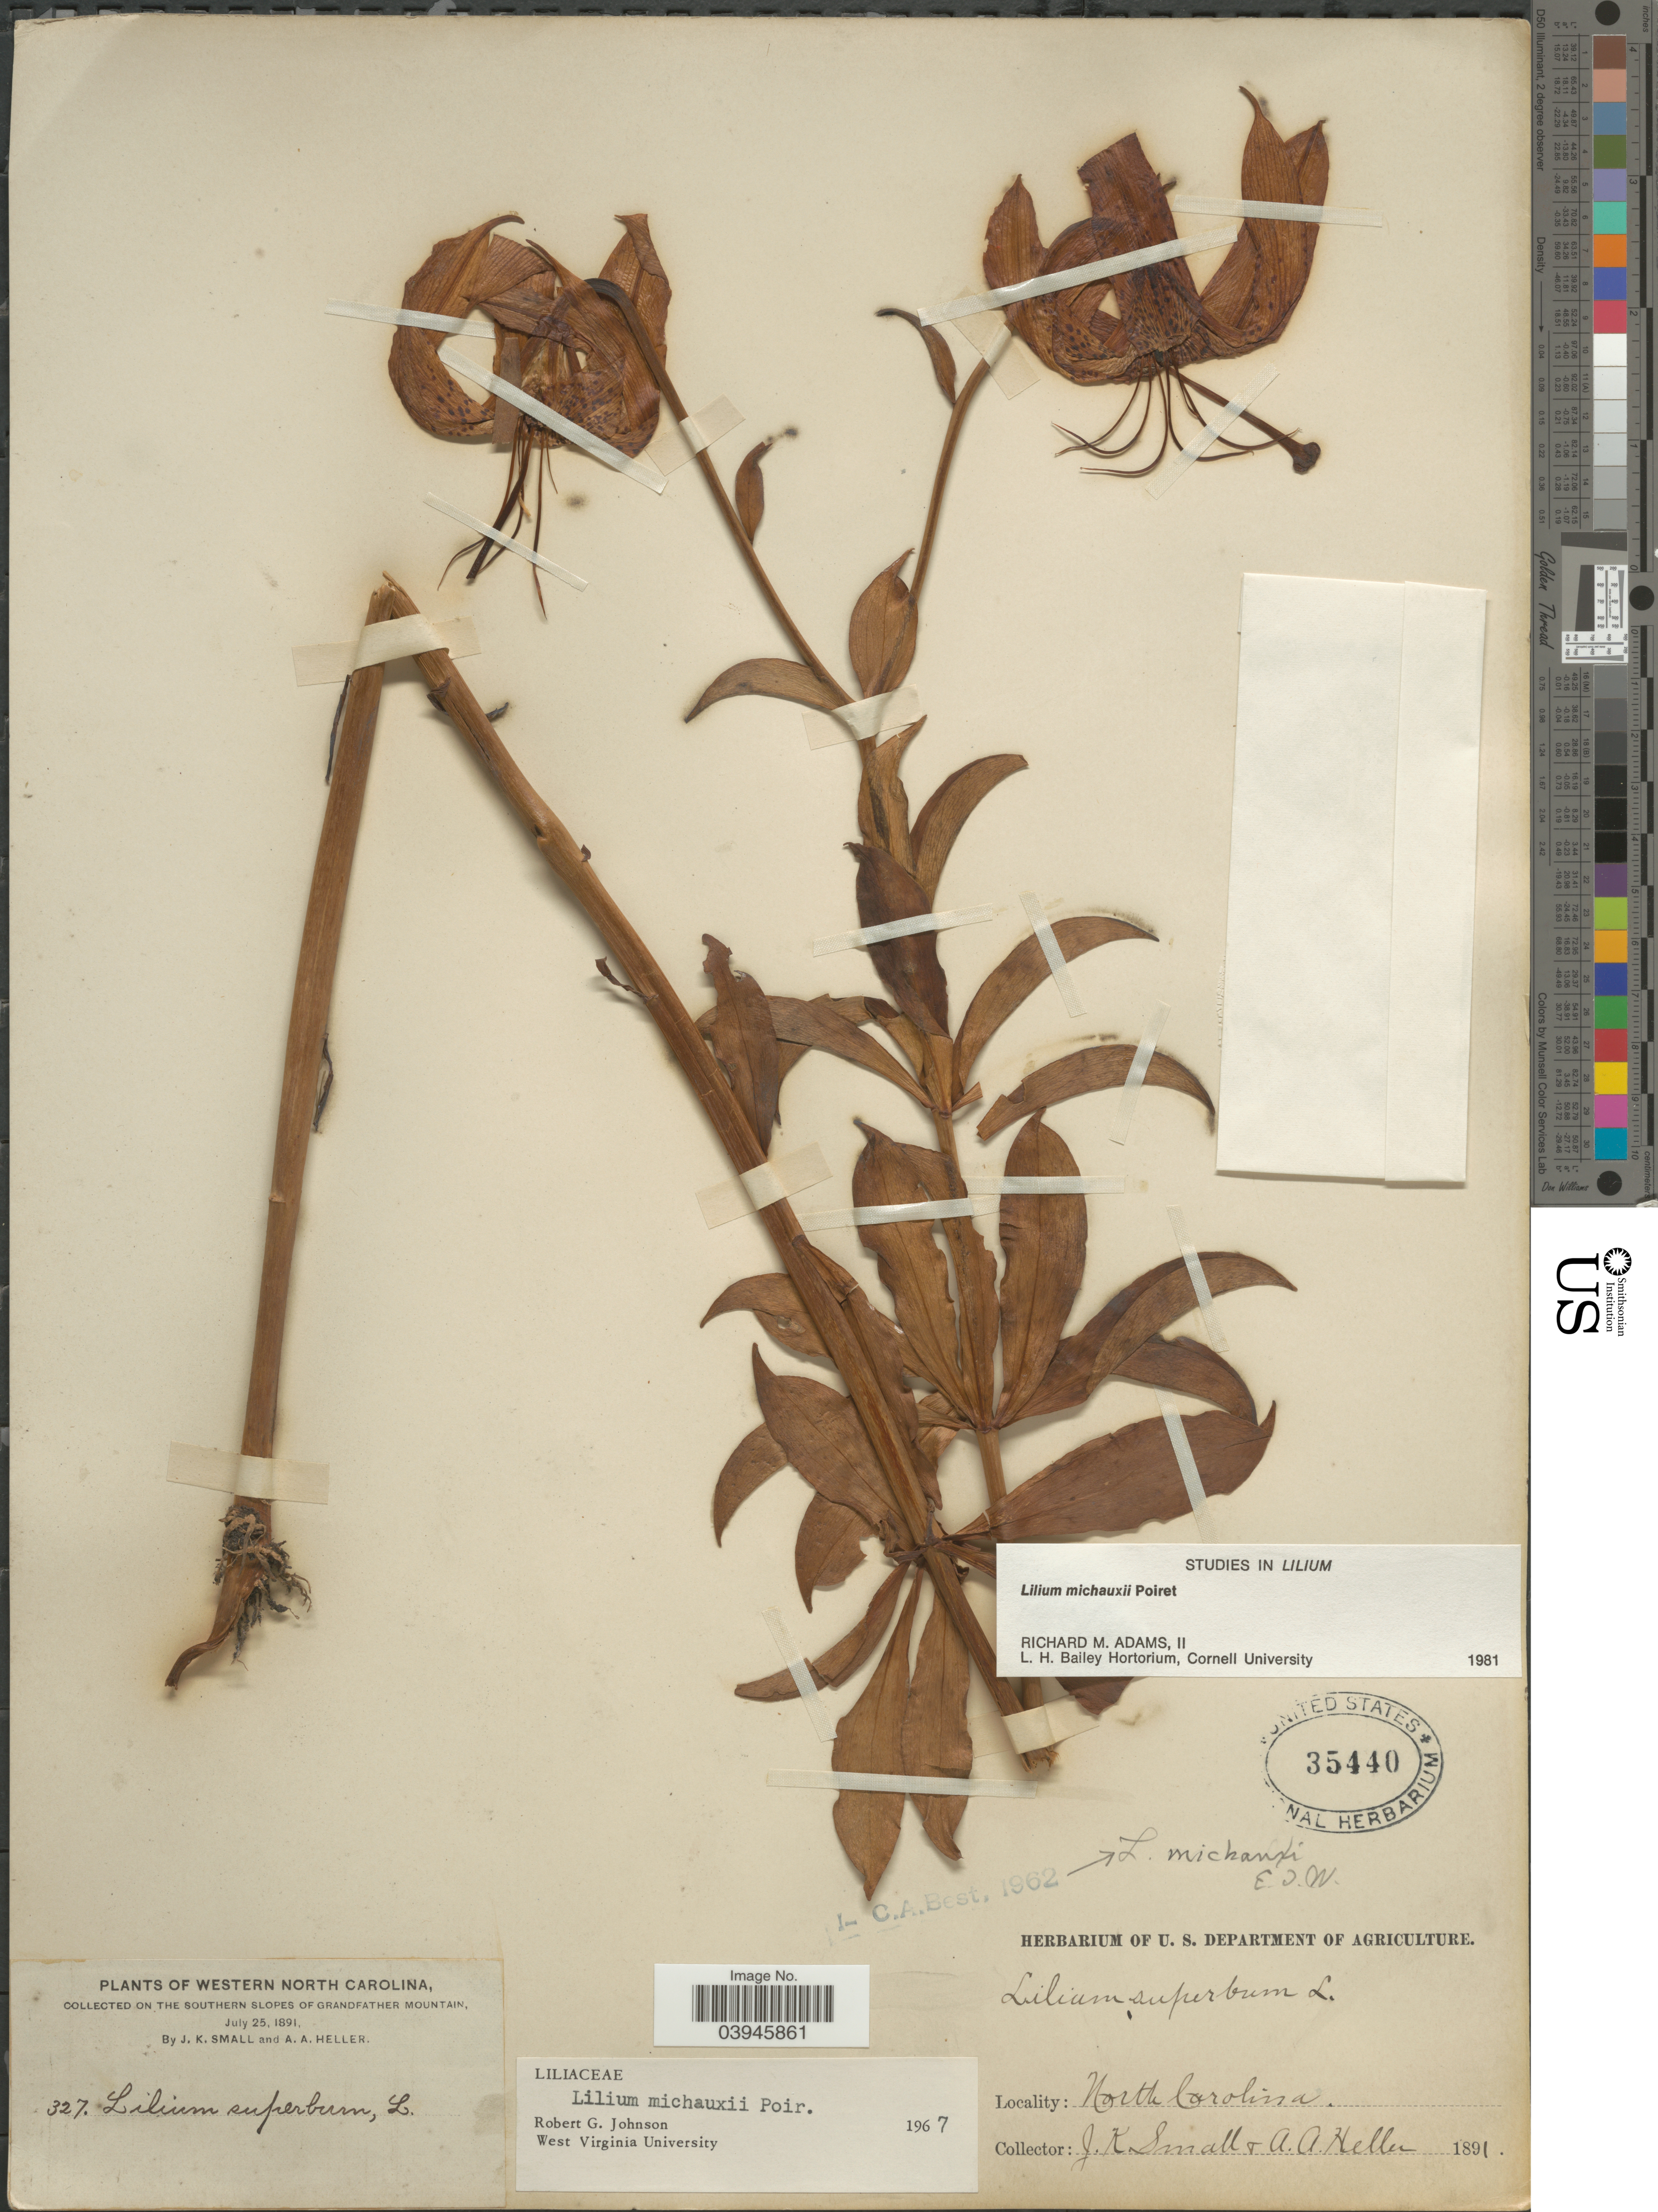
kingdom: Plantae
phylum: Tracheophyta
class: Liliopsida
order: Liliales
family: Liliaceae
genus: Lilium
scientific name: Lilium michauxii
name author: Poir.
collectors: J. K. Small & A. A. Heller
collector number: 327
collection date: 1891-07-25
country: United States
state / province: North Carolina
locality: Western North Carolina. On the southern slopes of Grandfather Mountain.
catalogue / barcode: US 35440